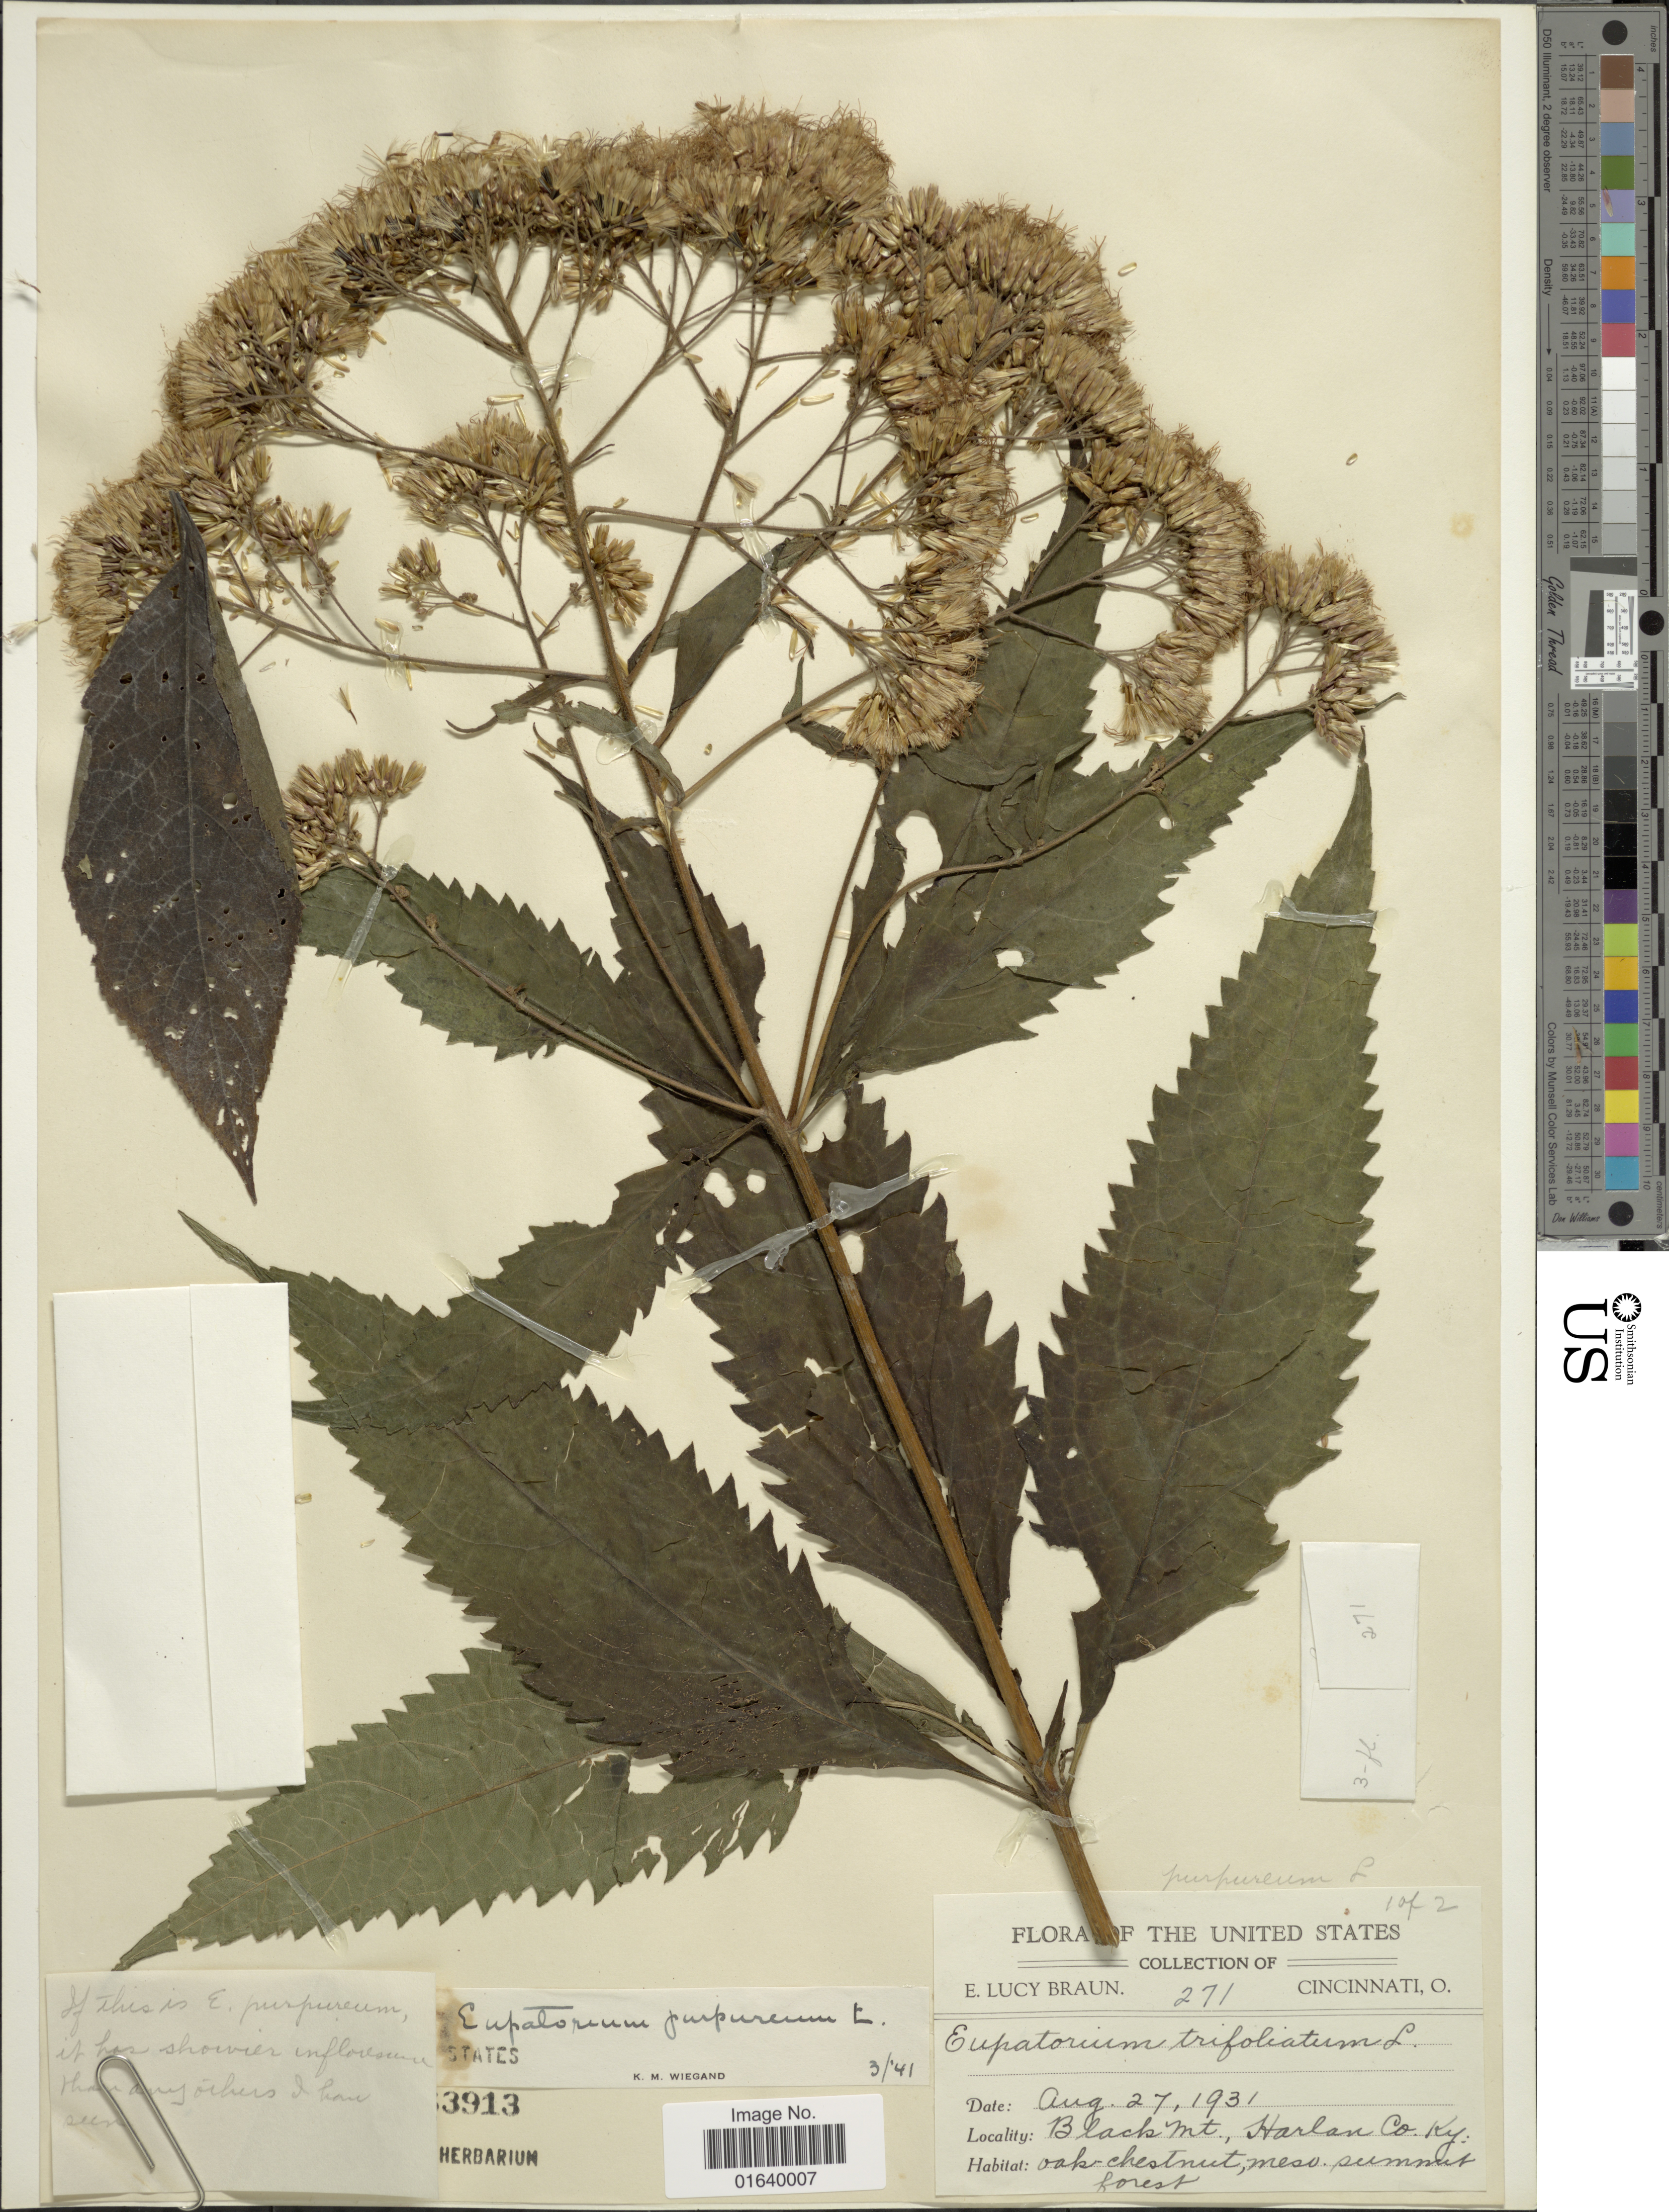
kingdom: Plantae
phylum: Tracheophyta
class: Magnoliopsida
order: Asterales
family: Asteraceae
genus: Eupatorium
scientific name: Eupatorium purpureum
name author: (L.) E.E. Lamont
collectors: E. L. Braun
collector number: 271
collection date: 1931-08-27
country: United States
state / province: Kentucky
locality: The United States, Black Mt. Harlan Co.